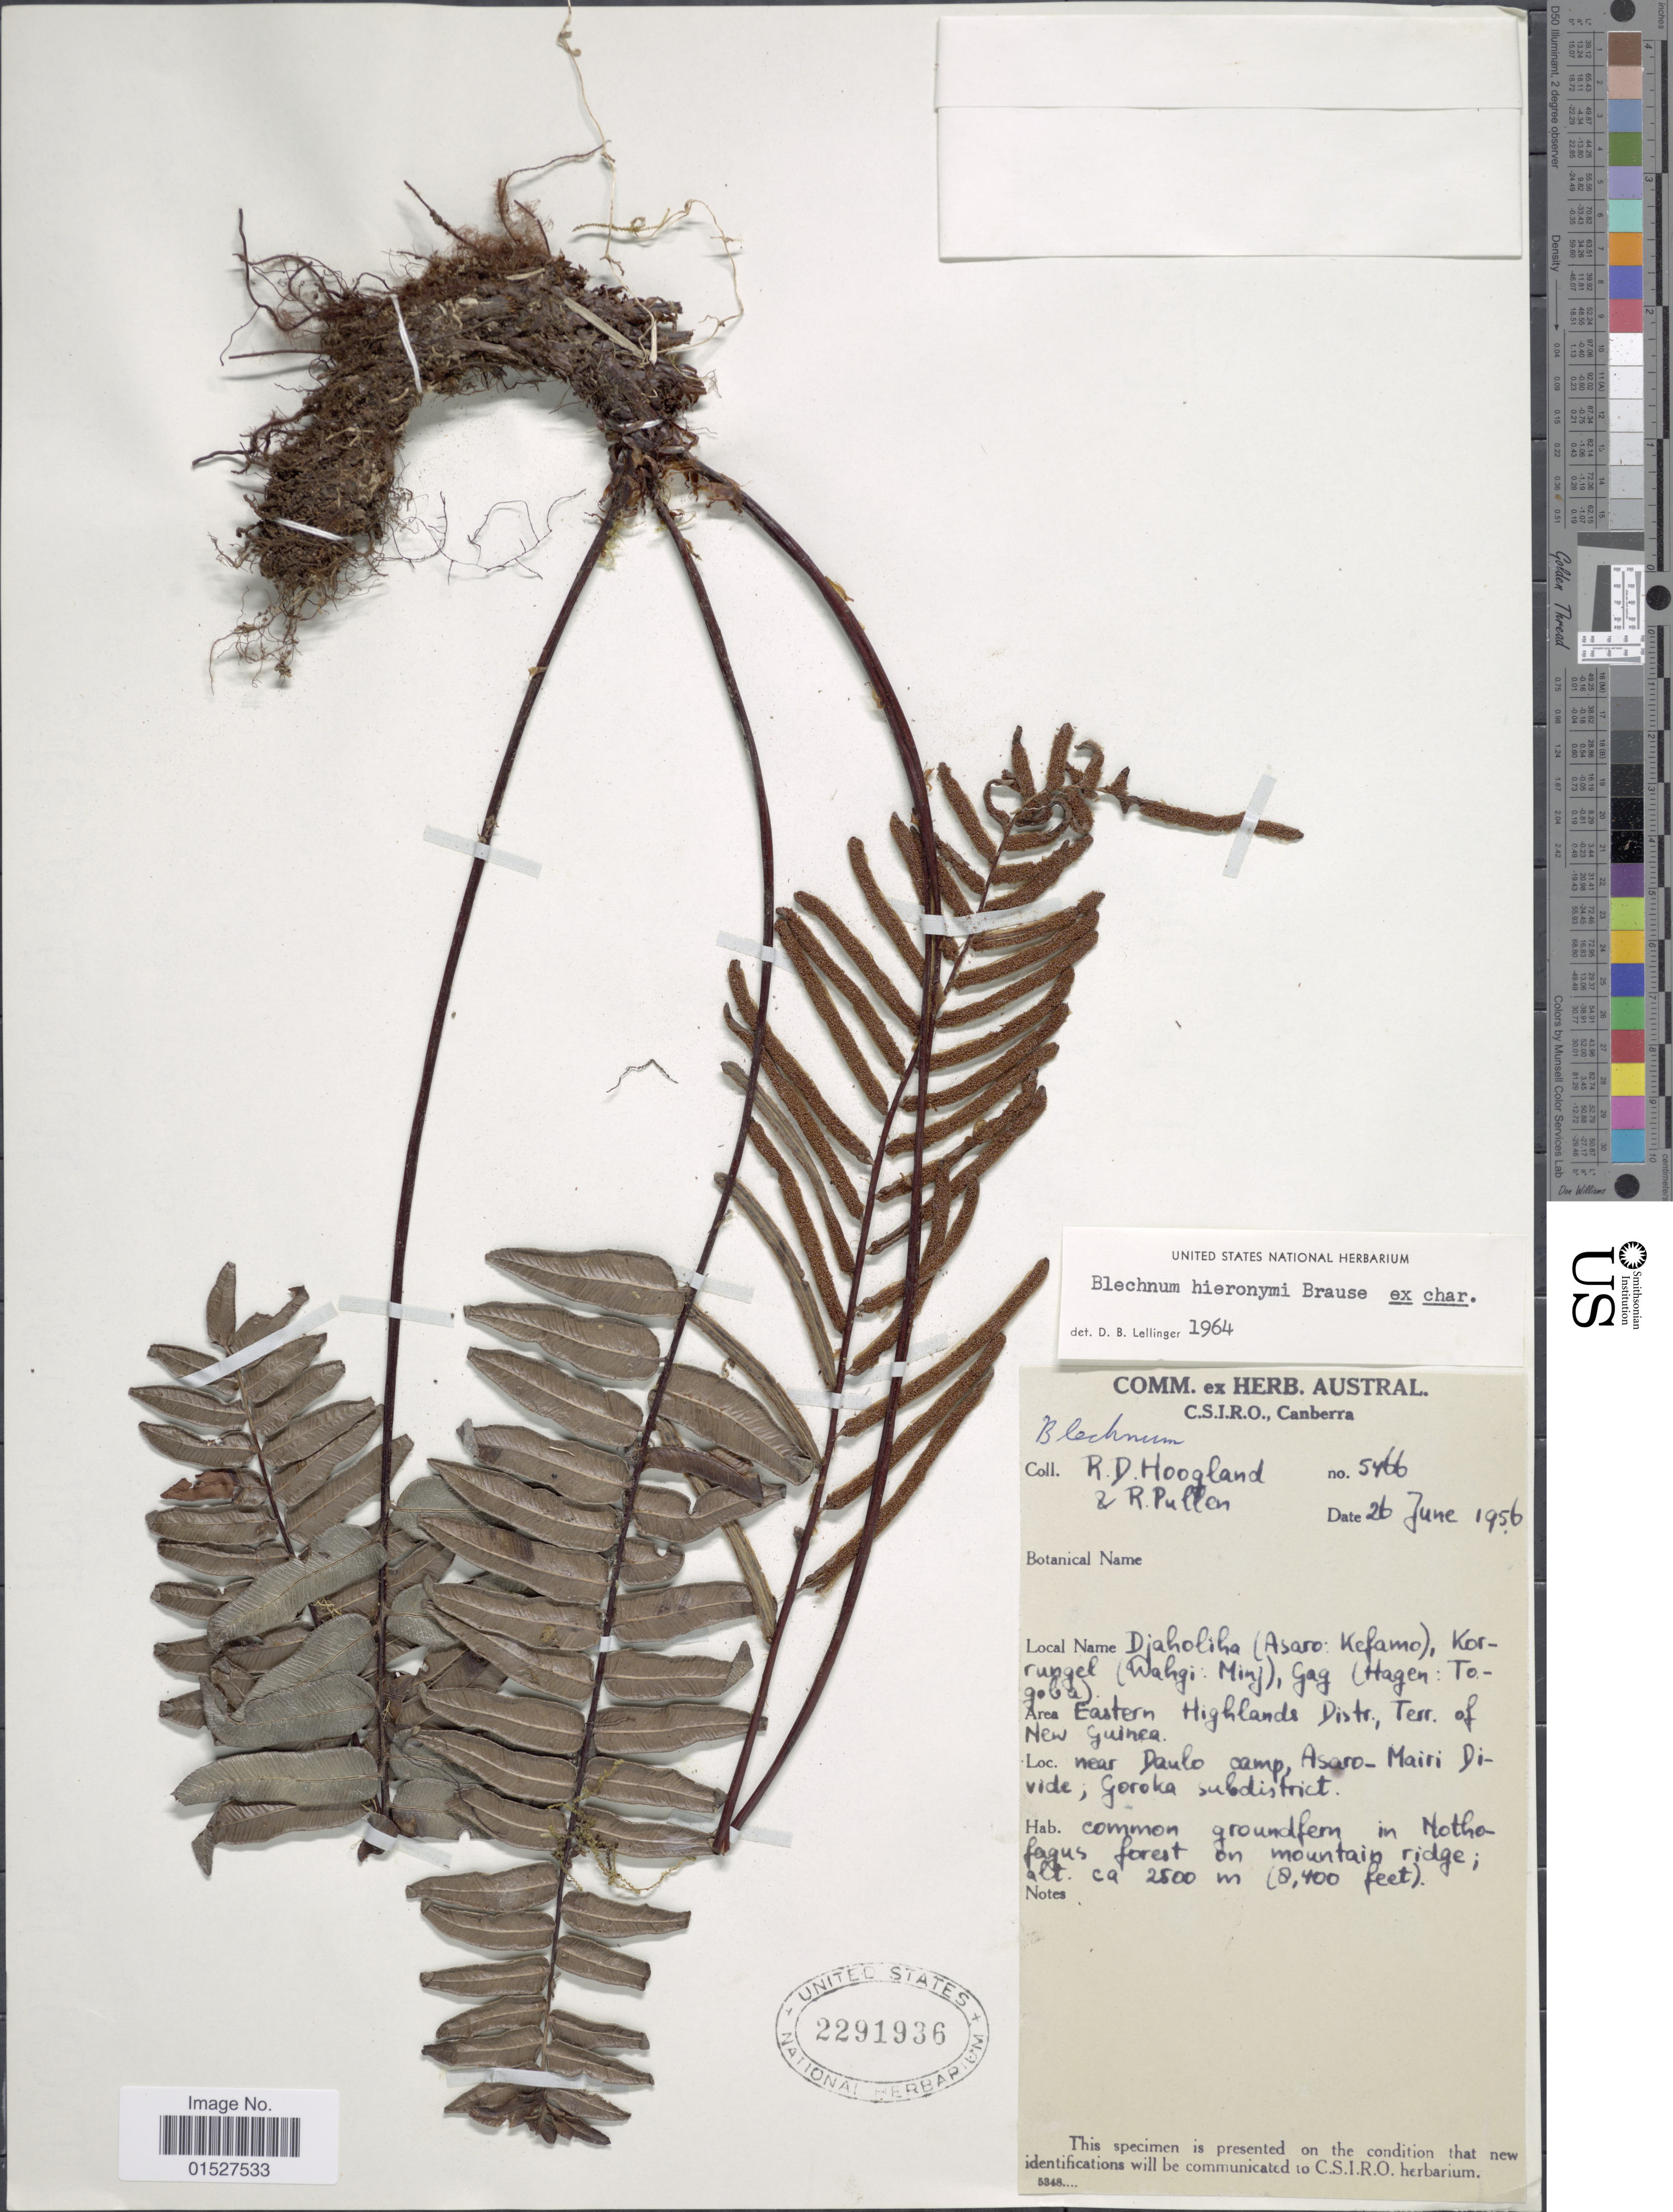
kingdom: Plantae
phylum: Tracheophyta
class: Polypodiopsida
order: Polypodiales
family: Blechnaceae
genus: Blechnum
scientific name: Blechnum hieronymi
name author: Brause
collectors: R. D. Hoogland & R. Pullen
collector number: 5466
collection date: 1956-07-26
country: Papua New Guinea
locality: Eastern Highlands Distr., Terr. of New Guinea. Near Daulo camp, Asaro-Mairi Divide; Goroka subdistrict.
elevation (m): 2500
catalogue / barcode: US 2291936